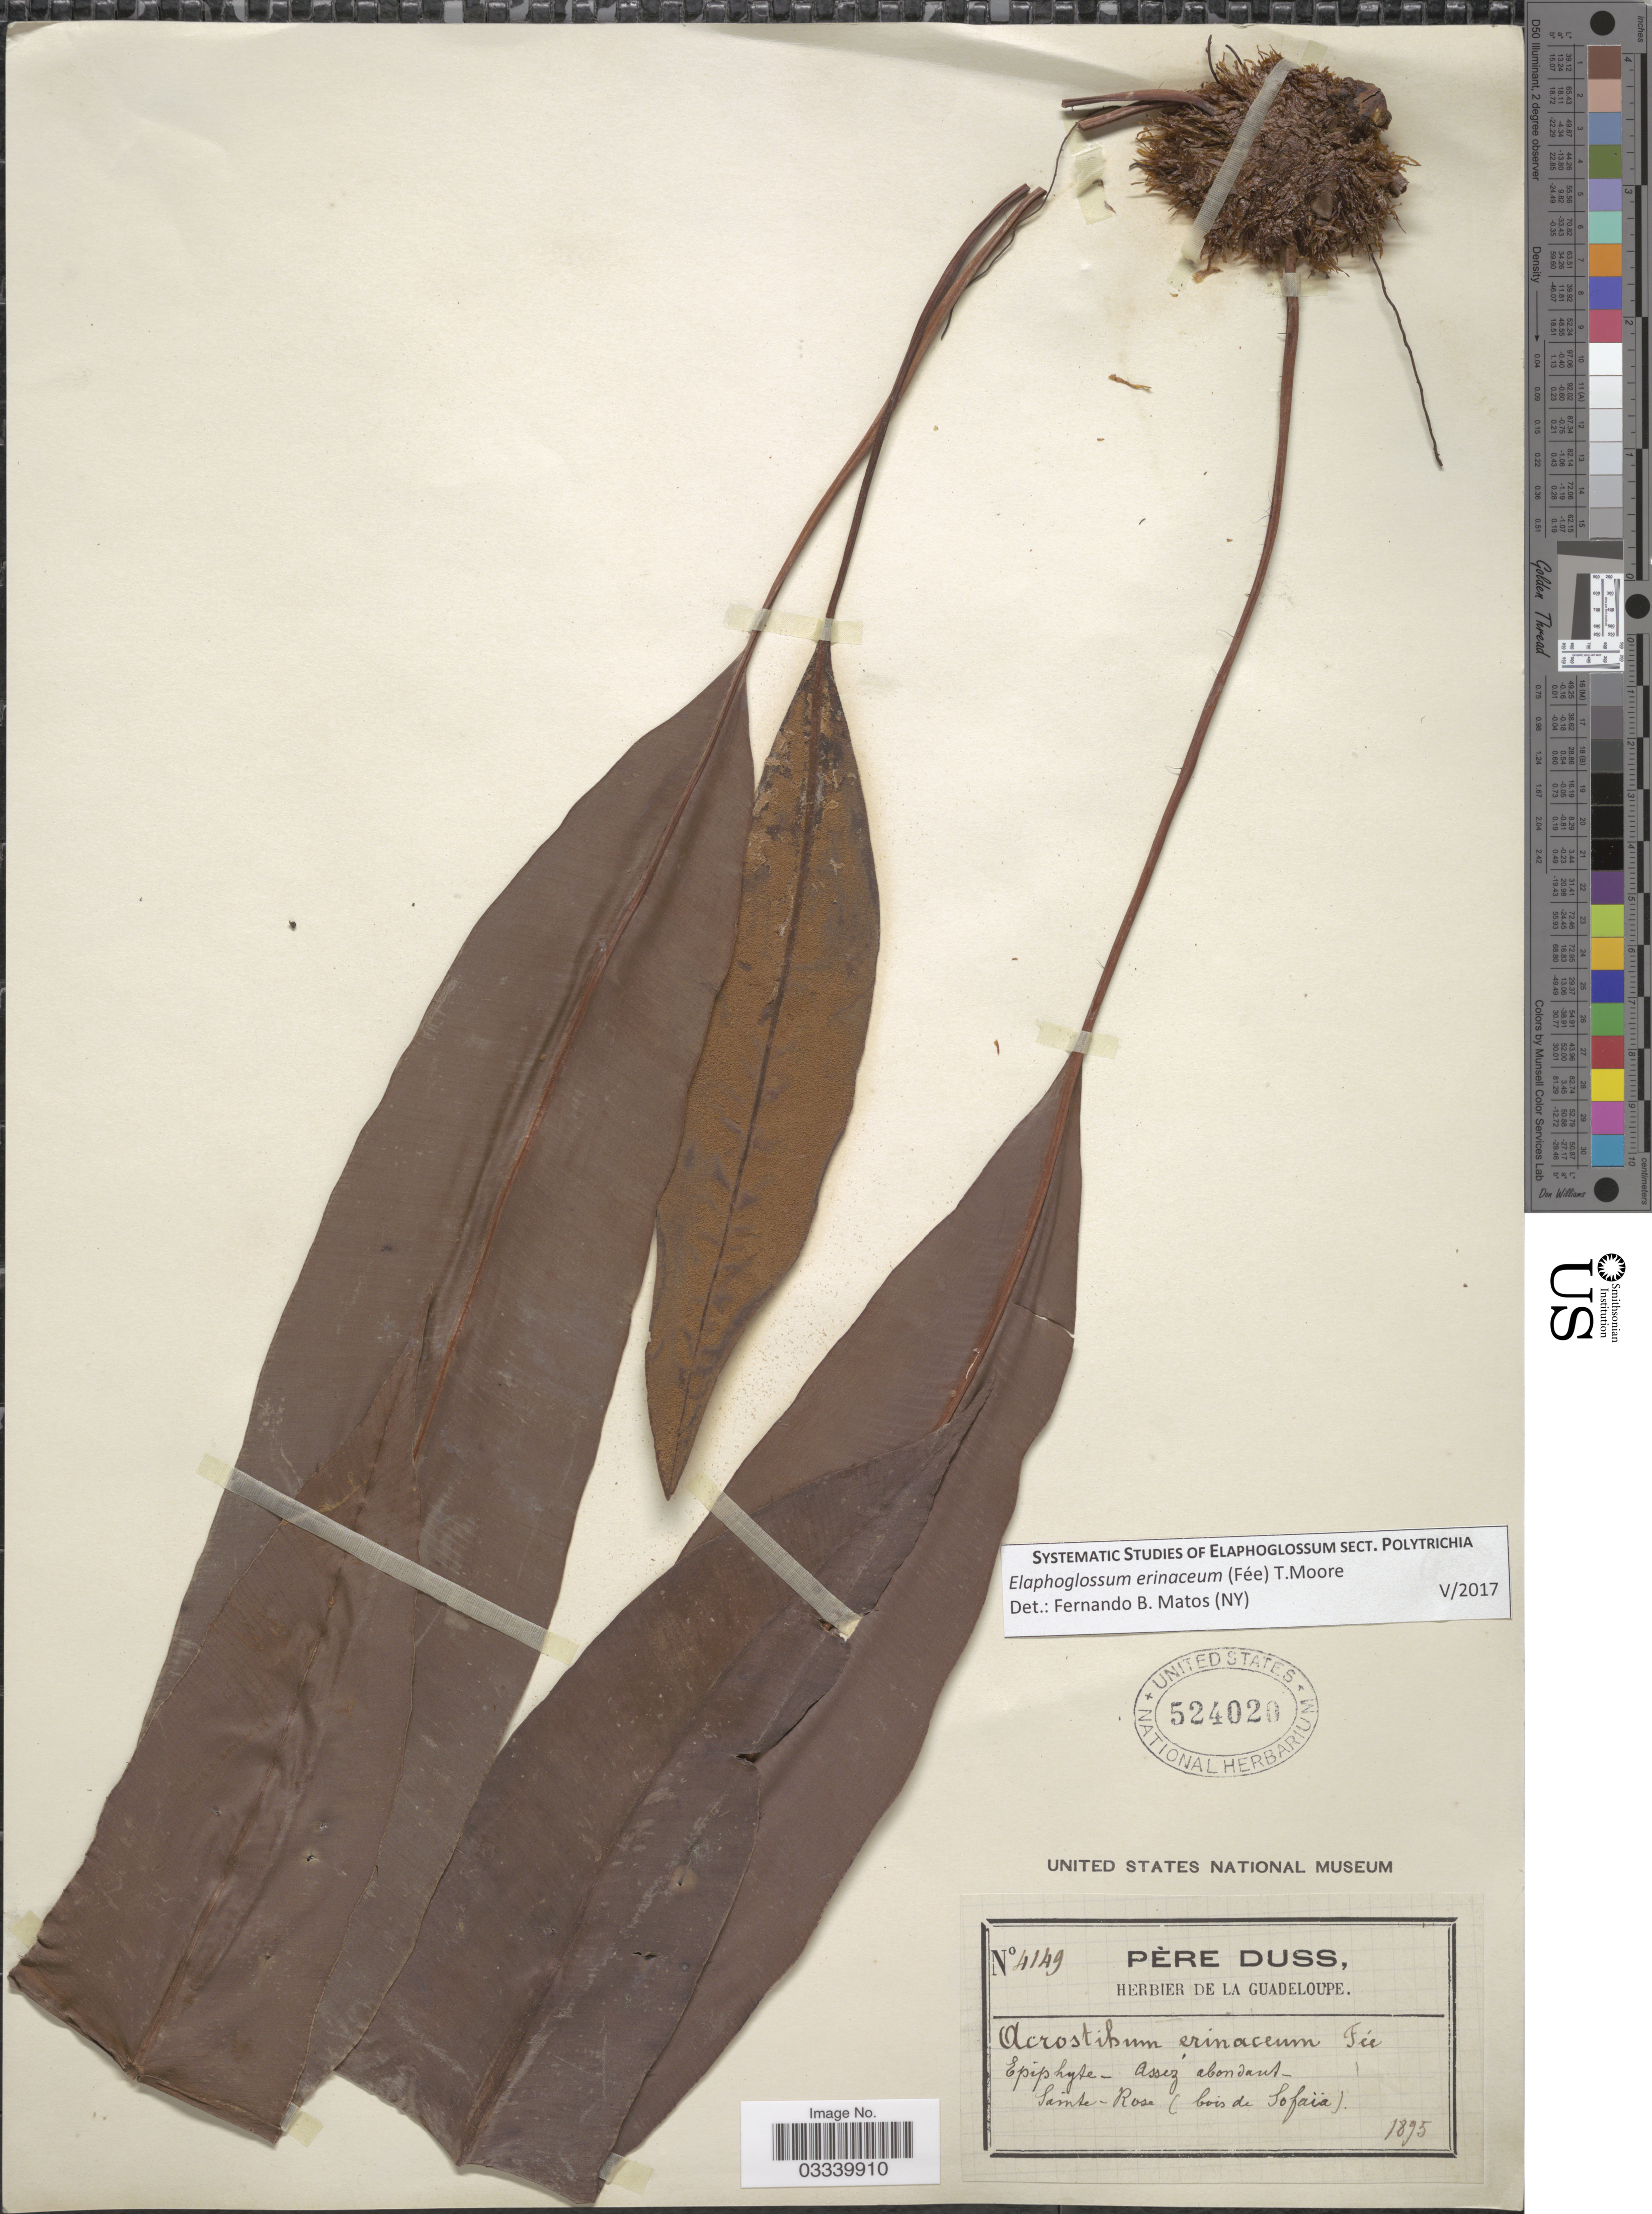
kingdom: Plantae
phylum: Tracheophyta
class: Polypodiopsida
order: Polypodiales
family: Dryopteridaceae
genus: Elaphoglossum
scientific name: Elaphoglossum erinaceum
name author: (Fée) T. Moore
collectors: Père Duss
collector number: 4149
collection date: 1895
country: Guadeloupe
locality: Santa - Rosa (bois de Sofaia)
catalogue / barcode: US 524020